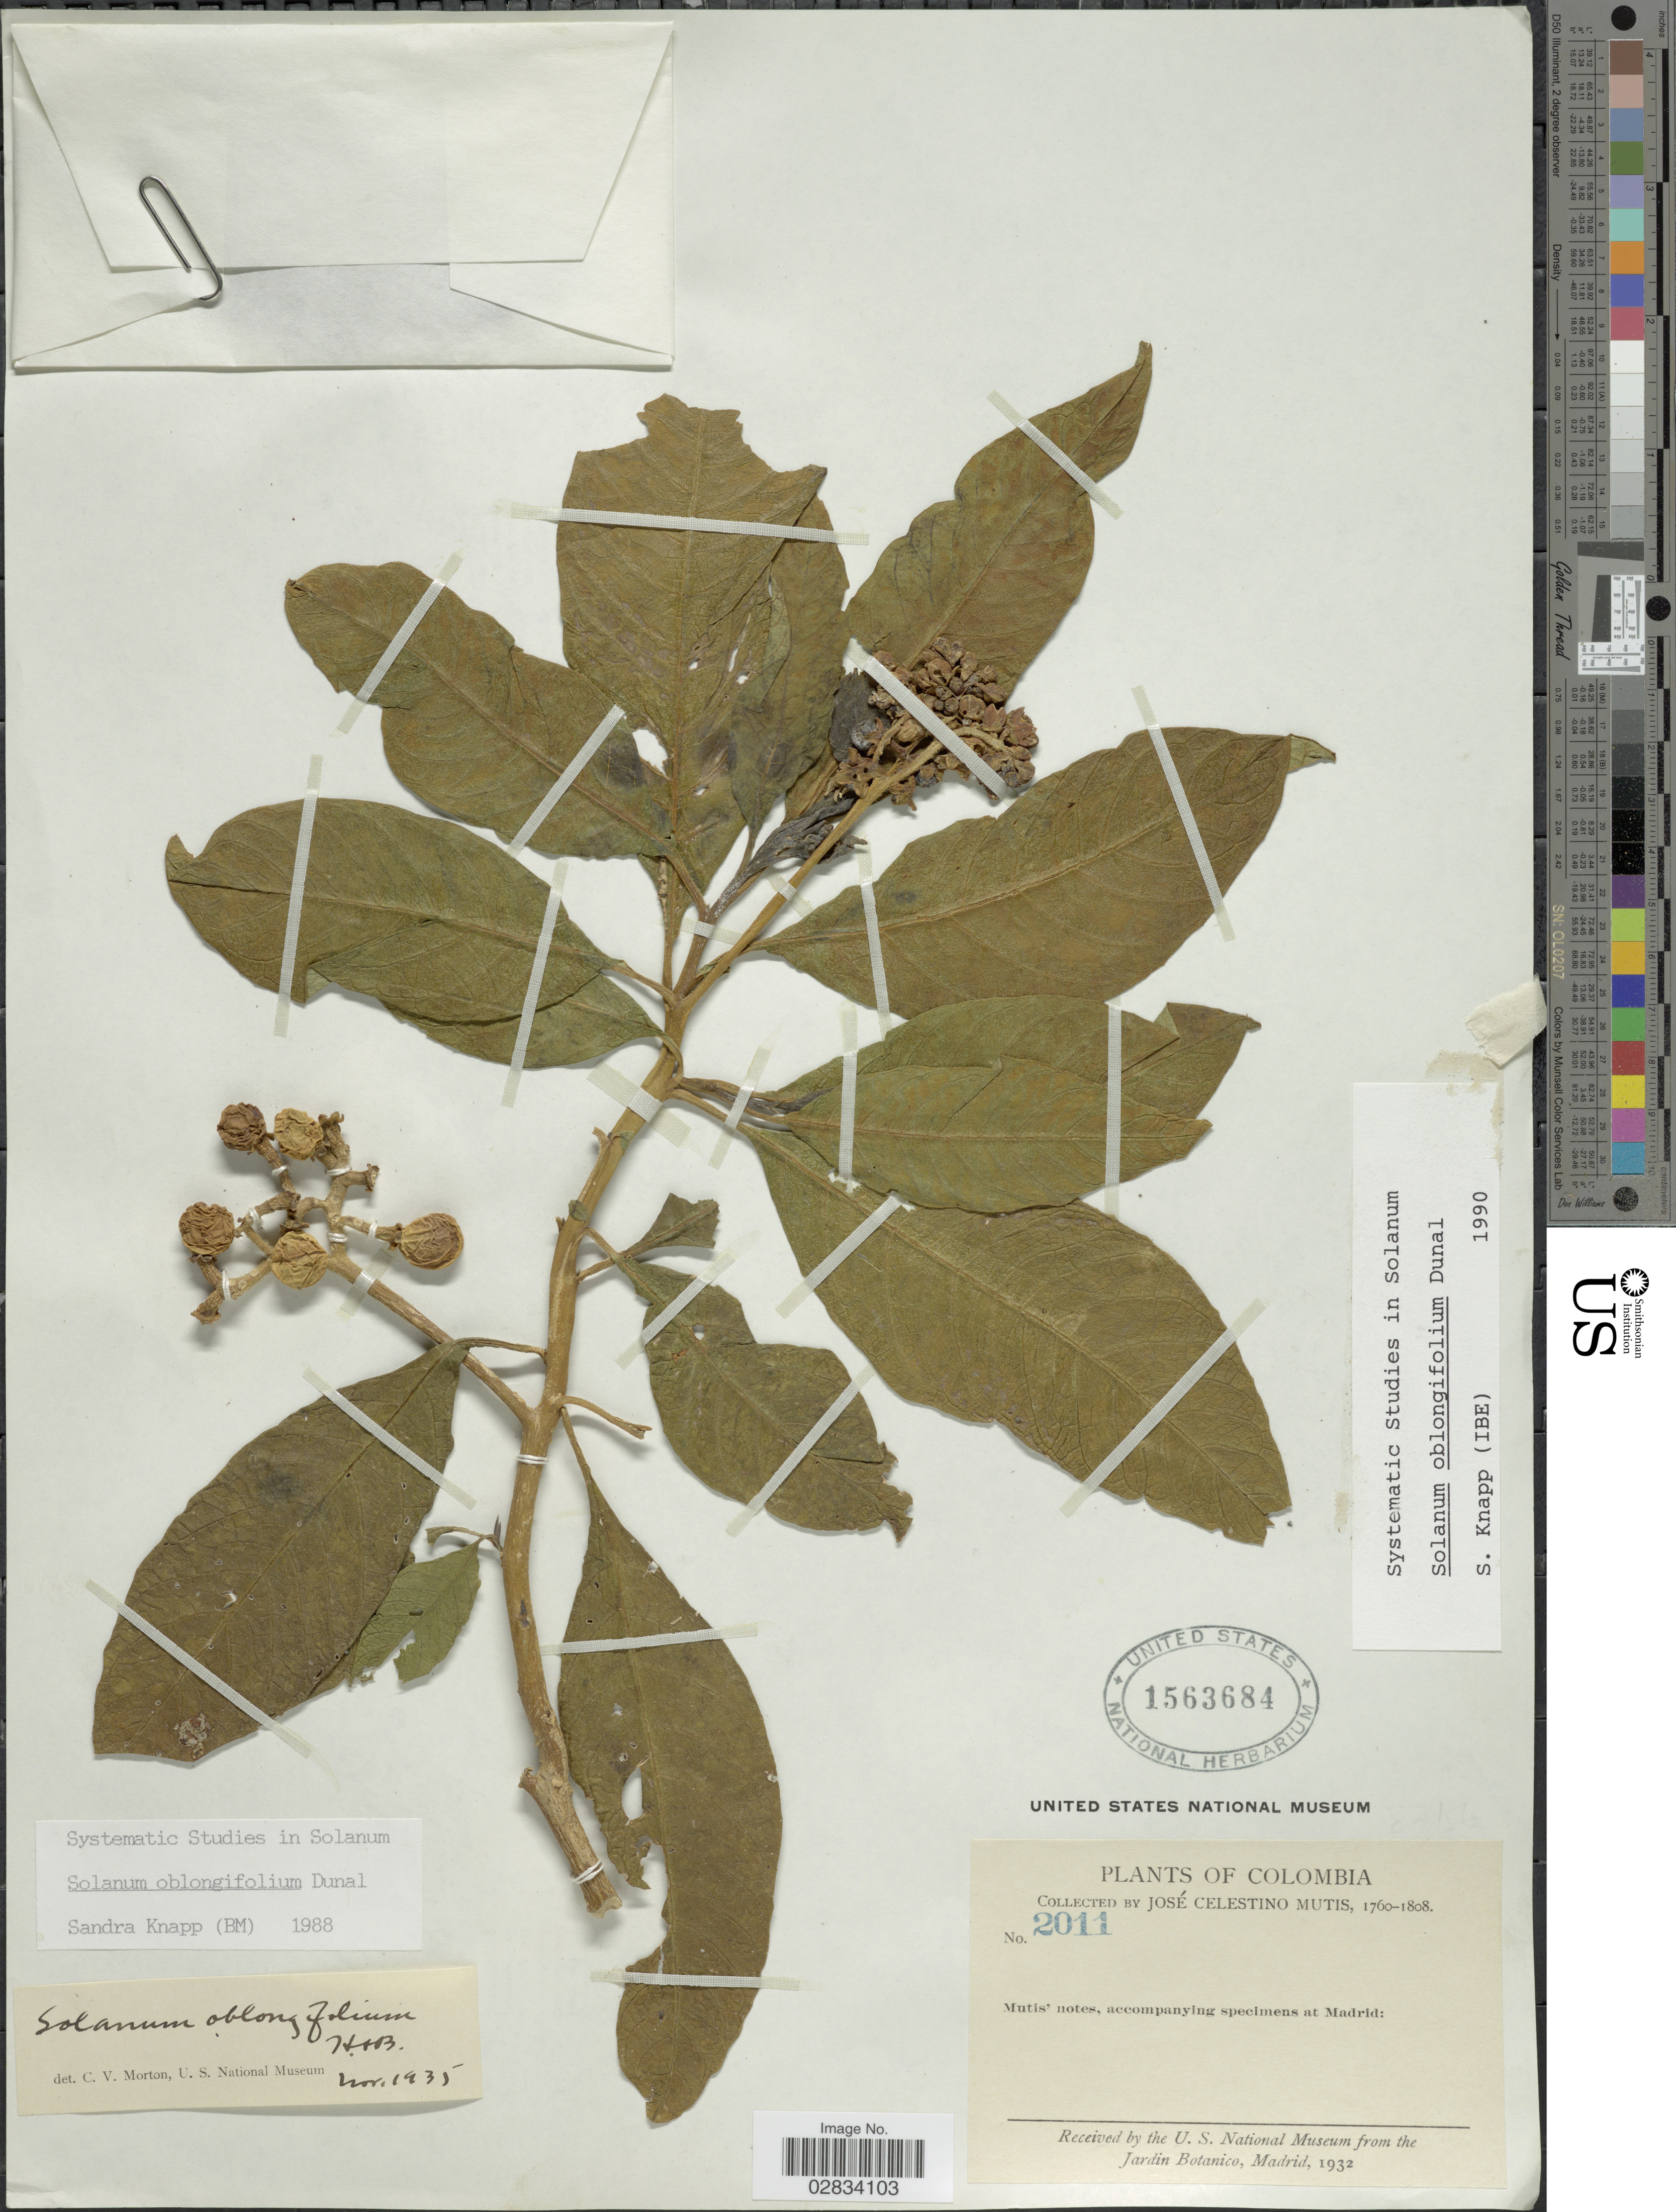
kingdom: Plantae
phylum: Tracheophyta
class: Magnoliopsida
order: Solanales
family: Solanaceae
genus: Solanum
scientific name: Solanum oblongifolium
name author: Duval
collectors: J. C. B. Mutis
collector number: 2011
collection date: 1760/1808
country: Colombia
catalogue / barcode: US 1563684